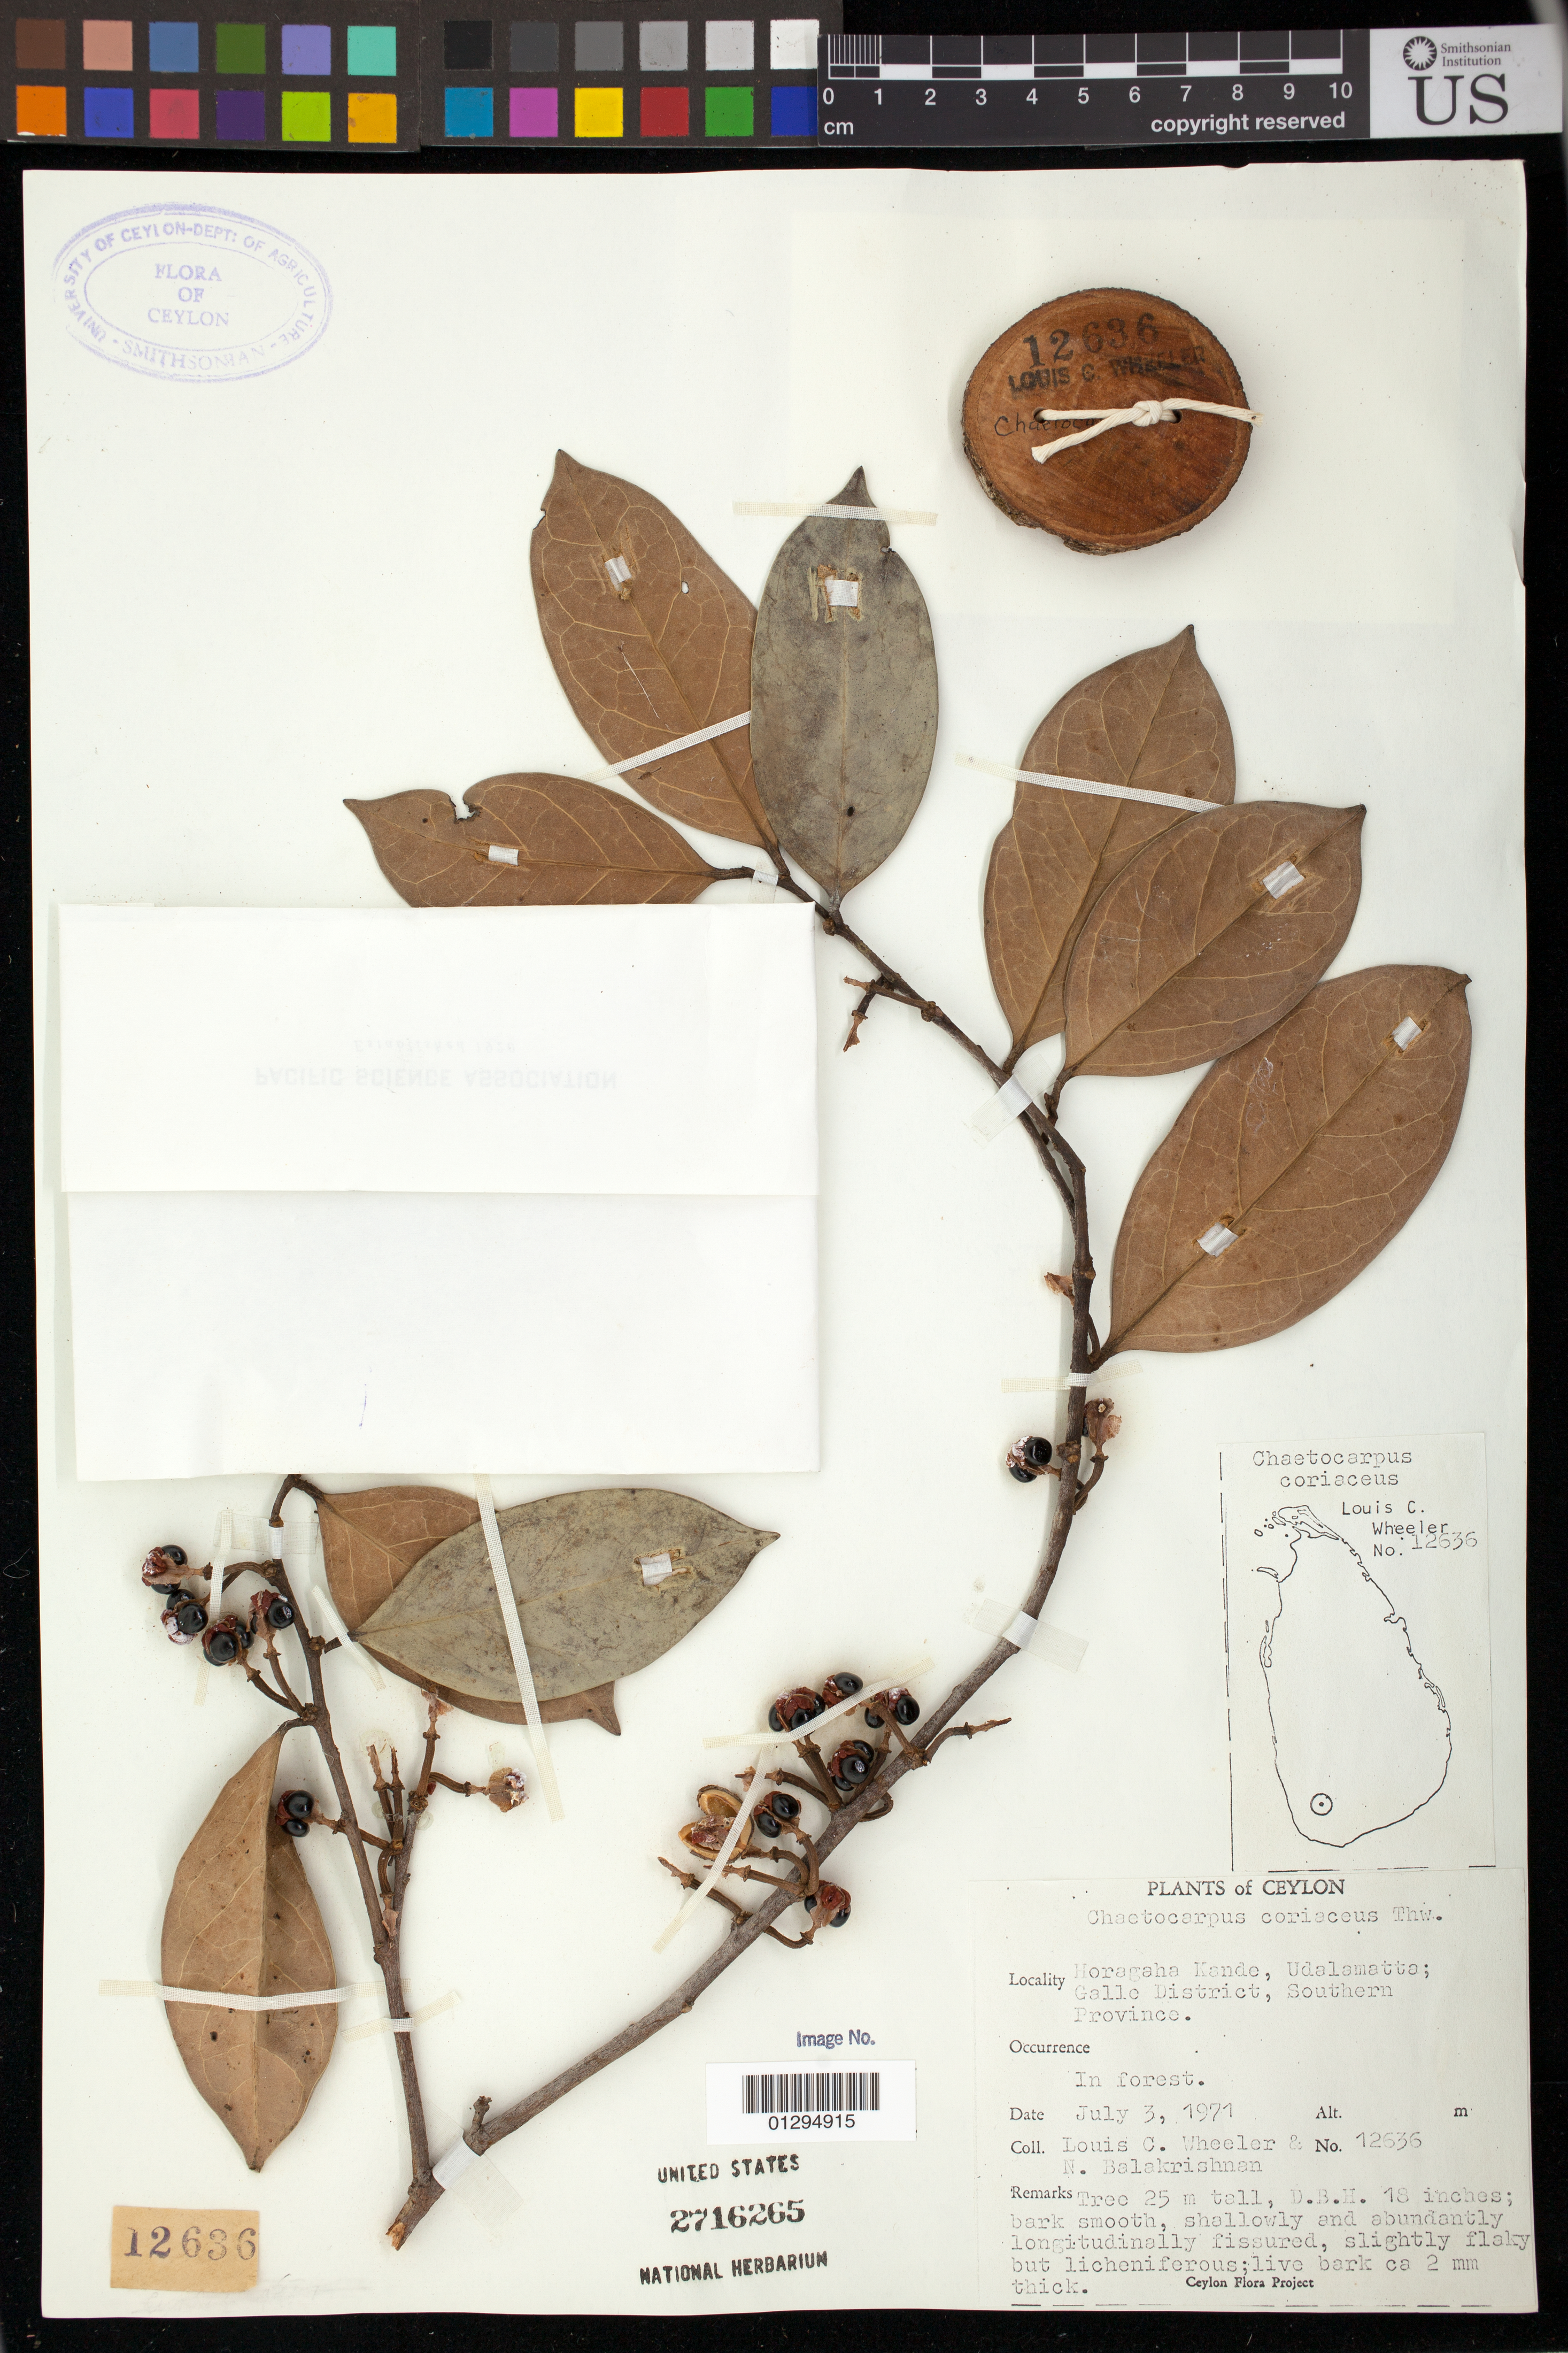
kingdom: Plantae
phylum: Tracheophyta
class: Magnoliopsida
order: Malpighiales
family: Peraceae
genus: Chaetocarpus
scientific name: Chaetocarpus coriaceus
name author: Thwaites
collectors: L. C. Wheeler & N. Balakrishnan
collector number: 12636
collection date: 1971-07-03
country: Sri Lanka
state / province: Southern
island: Ceylon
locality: Ceylon, Horagaha Kande, Udalamatta; Galle District.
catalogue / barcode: US 2716265